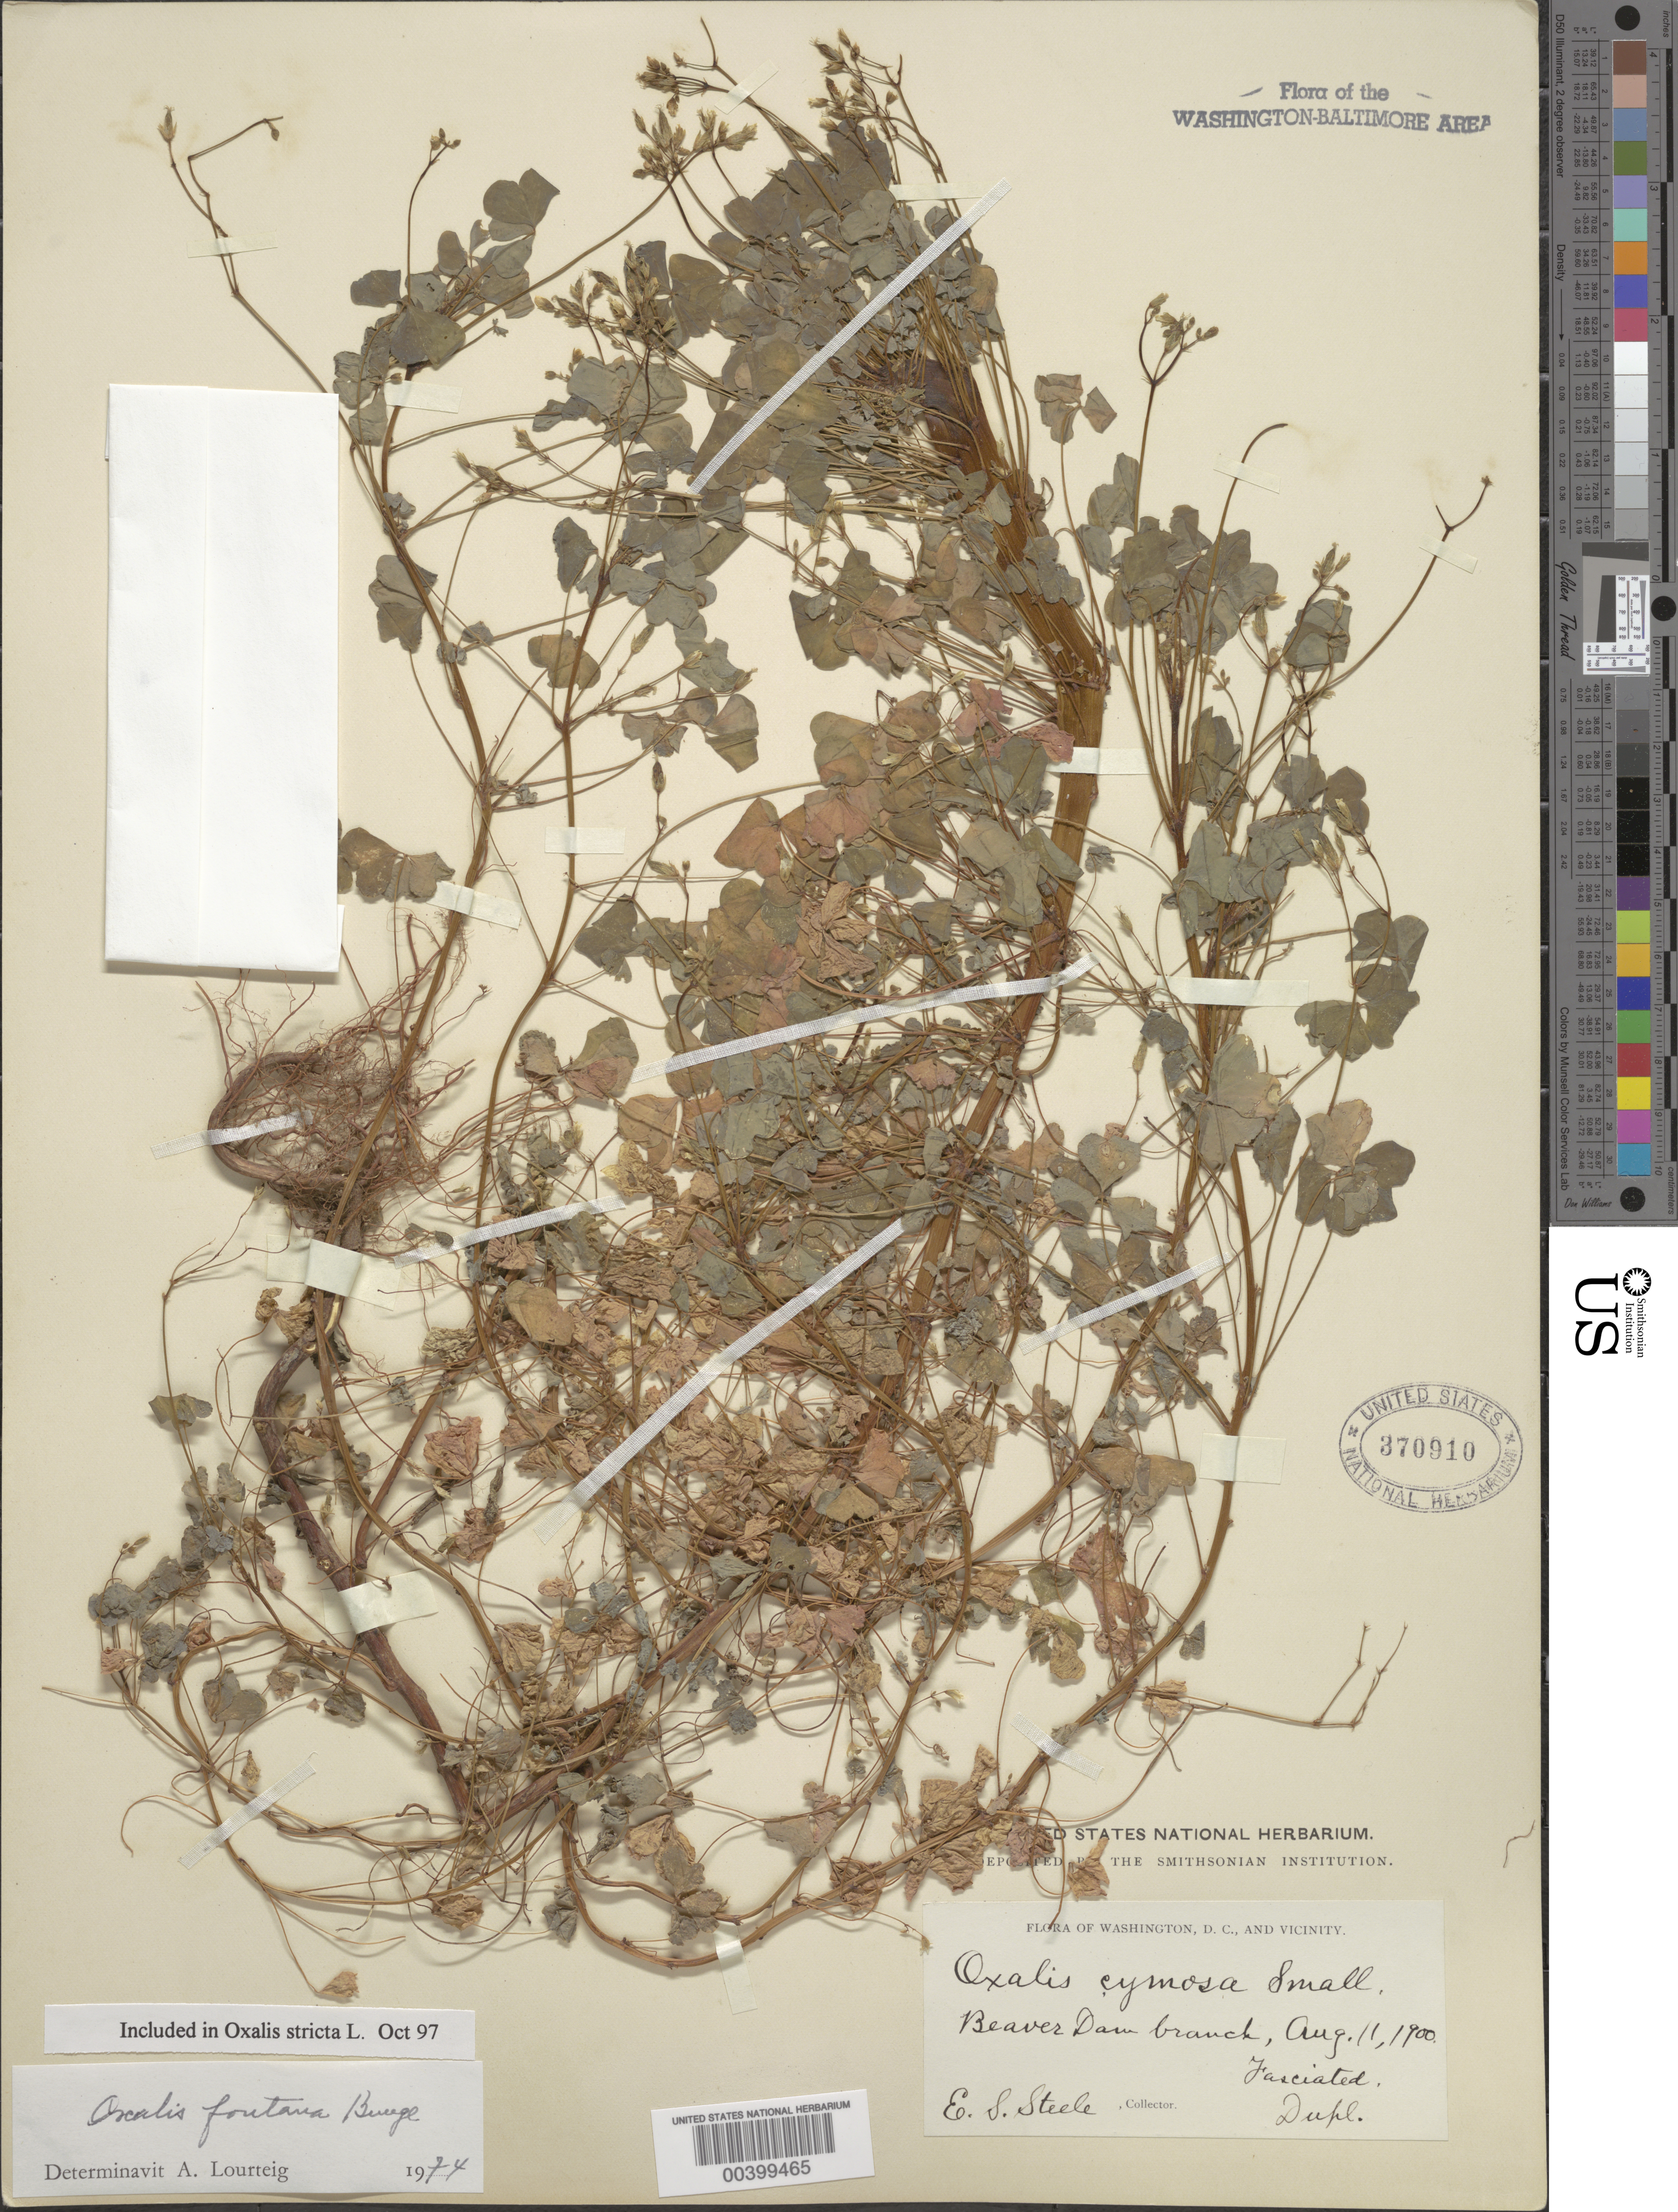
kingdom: Plantae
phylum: Tracheophyta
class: Magnoliopsida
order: Oxalidales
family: Oxalidaceae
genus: Oxalis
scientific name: Oxalis stricta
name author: L.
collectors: E. Steele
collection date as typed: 11 Aug 1900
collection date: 1900-08-11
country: United States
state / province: Maryland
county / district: Prince George's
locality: Beaver Dam Branch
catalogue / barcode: US 370910